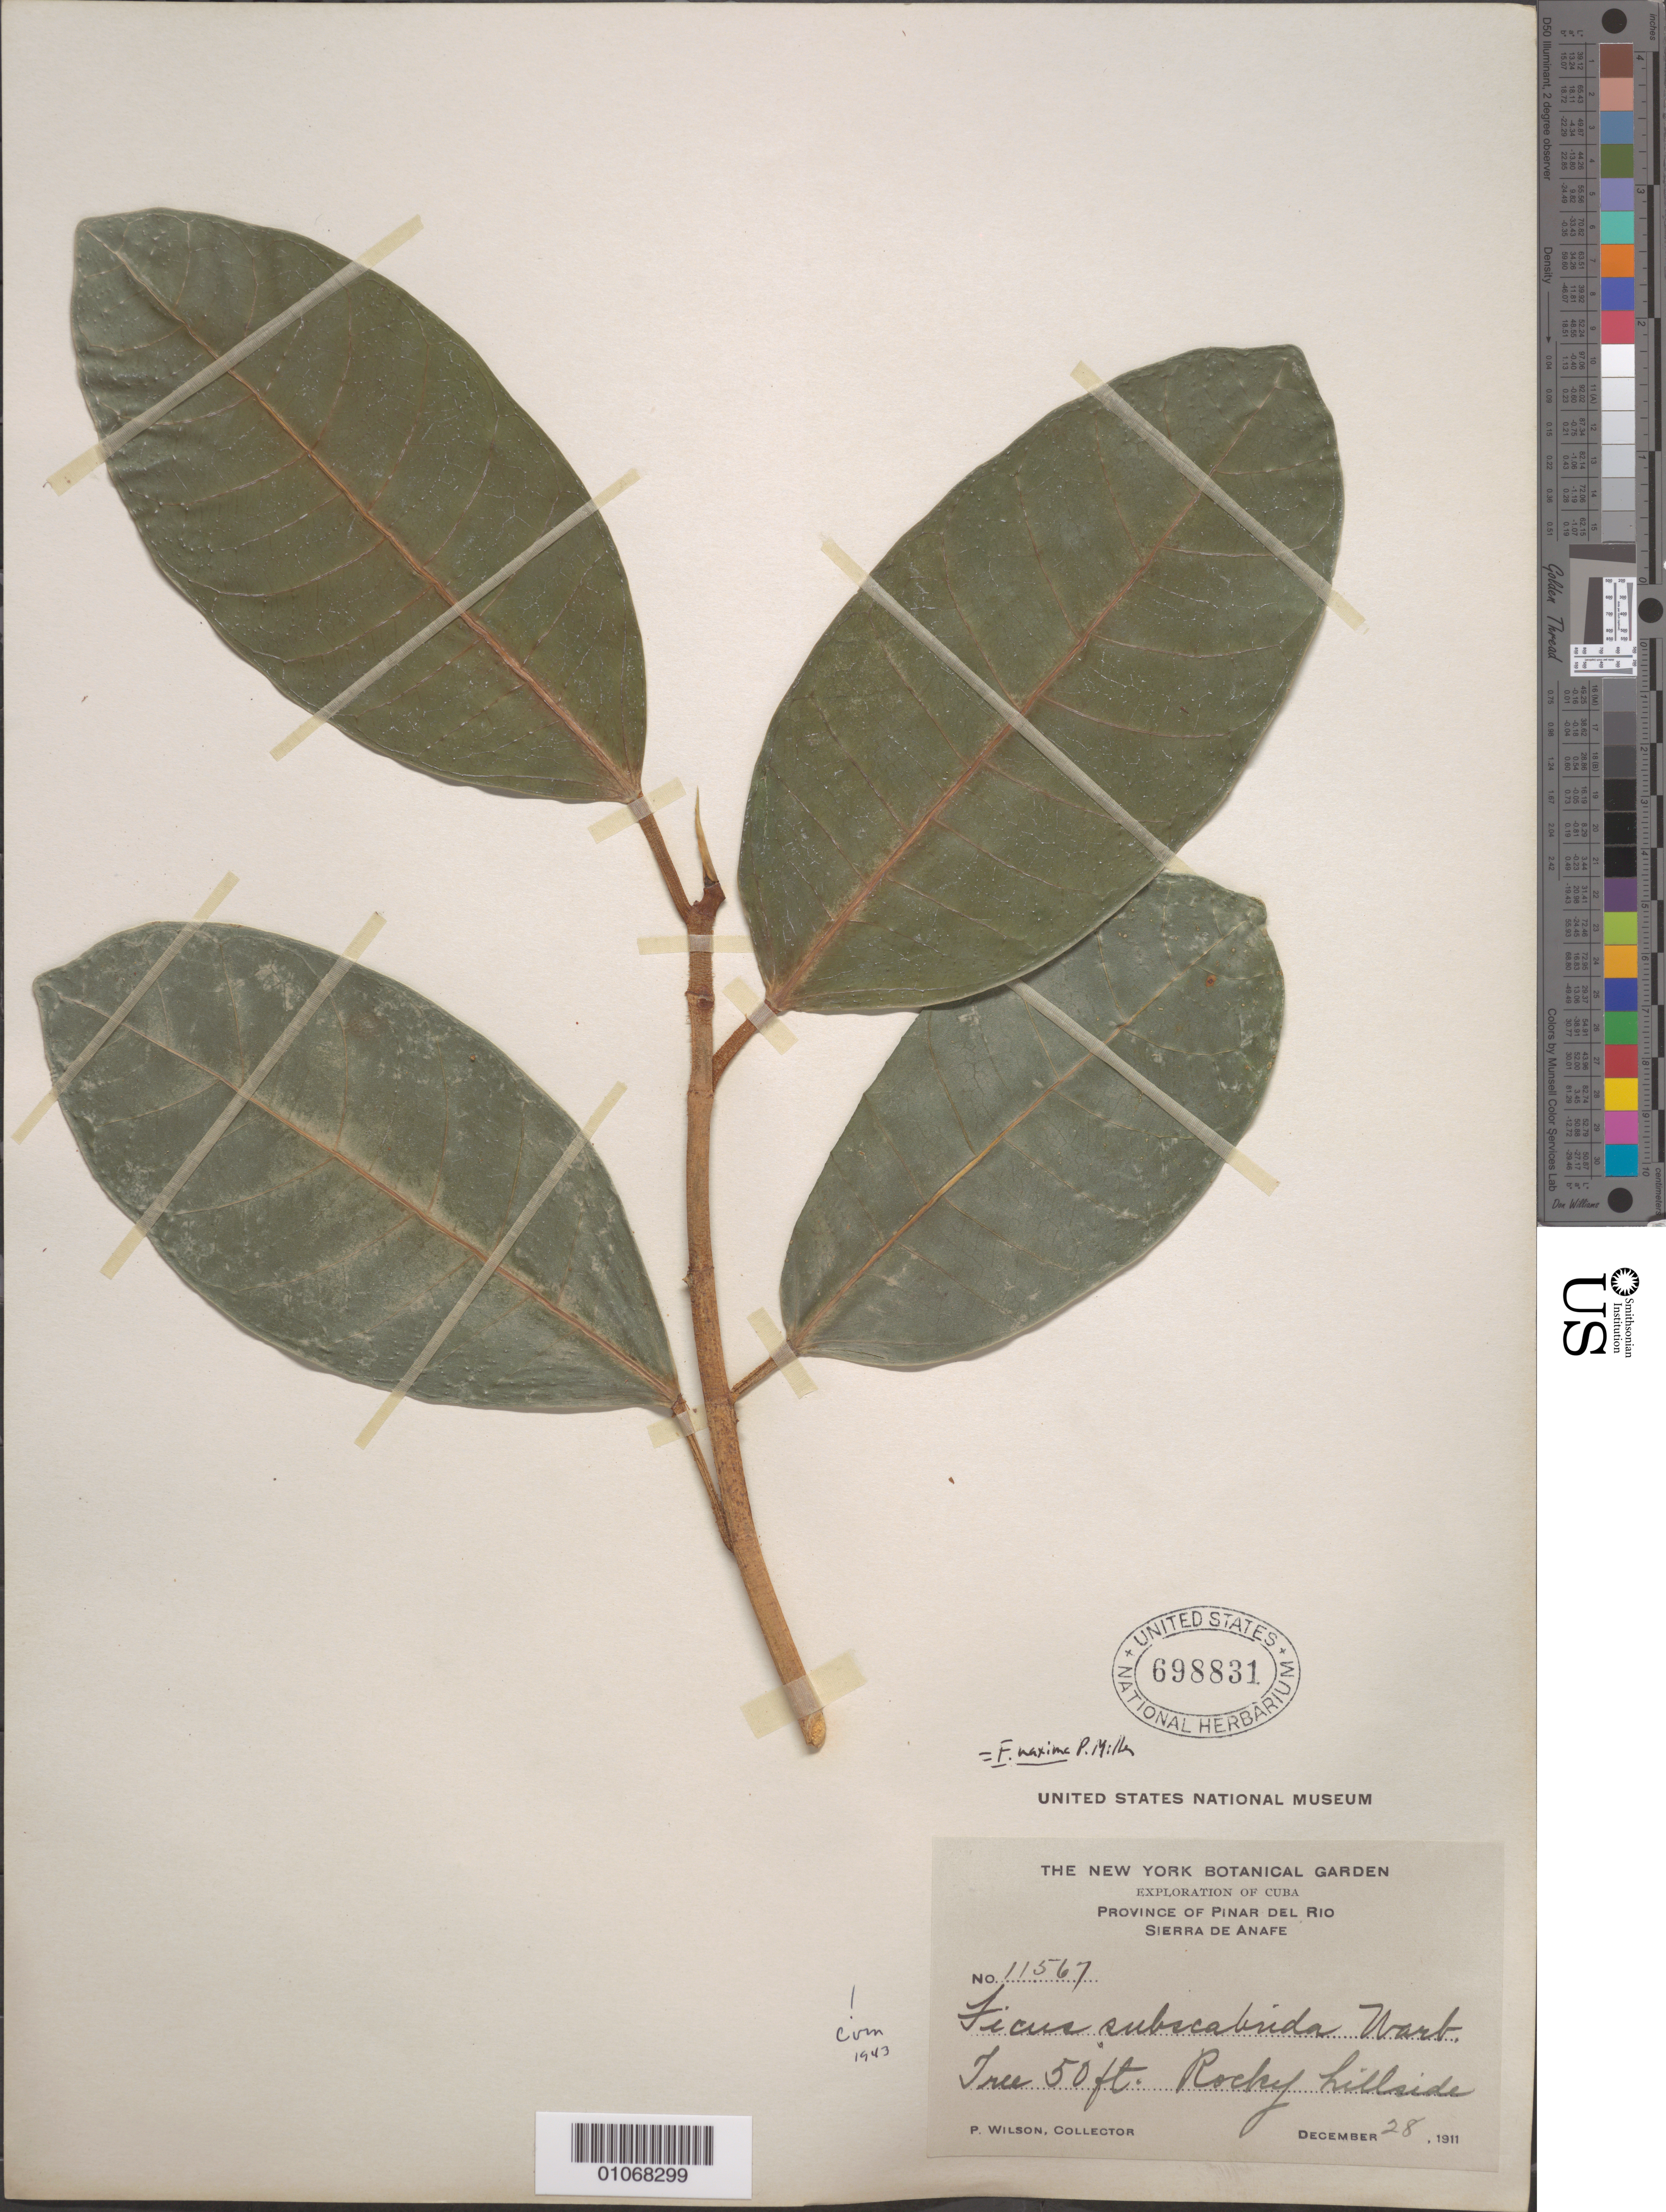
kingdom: Plantae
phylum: Tracheophyta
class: Magnoliopsida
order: Rosales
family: Moraceae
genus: Ficus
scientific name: Ficus maxima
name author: Mill.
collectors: P. Wilson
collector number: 11567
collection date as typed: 28 Dec 1911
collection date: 1911-12-28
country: Cuba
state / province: Pinar del Rio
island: Cuba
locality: Sierra de Anafe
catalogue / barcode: US 698831